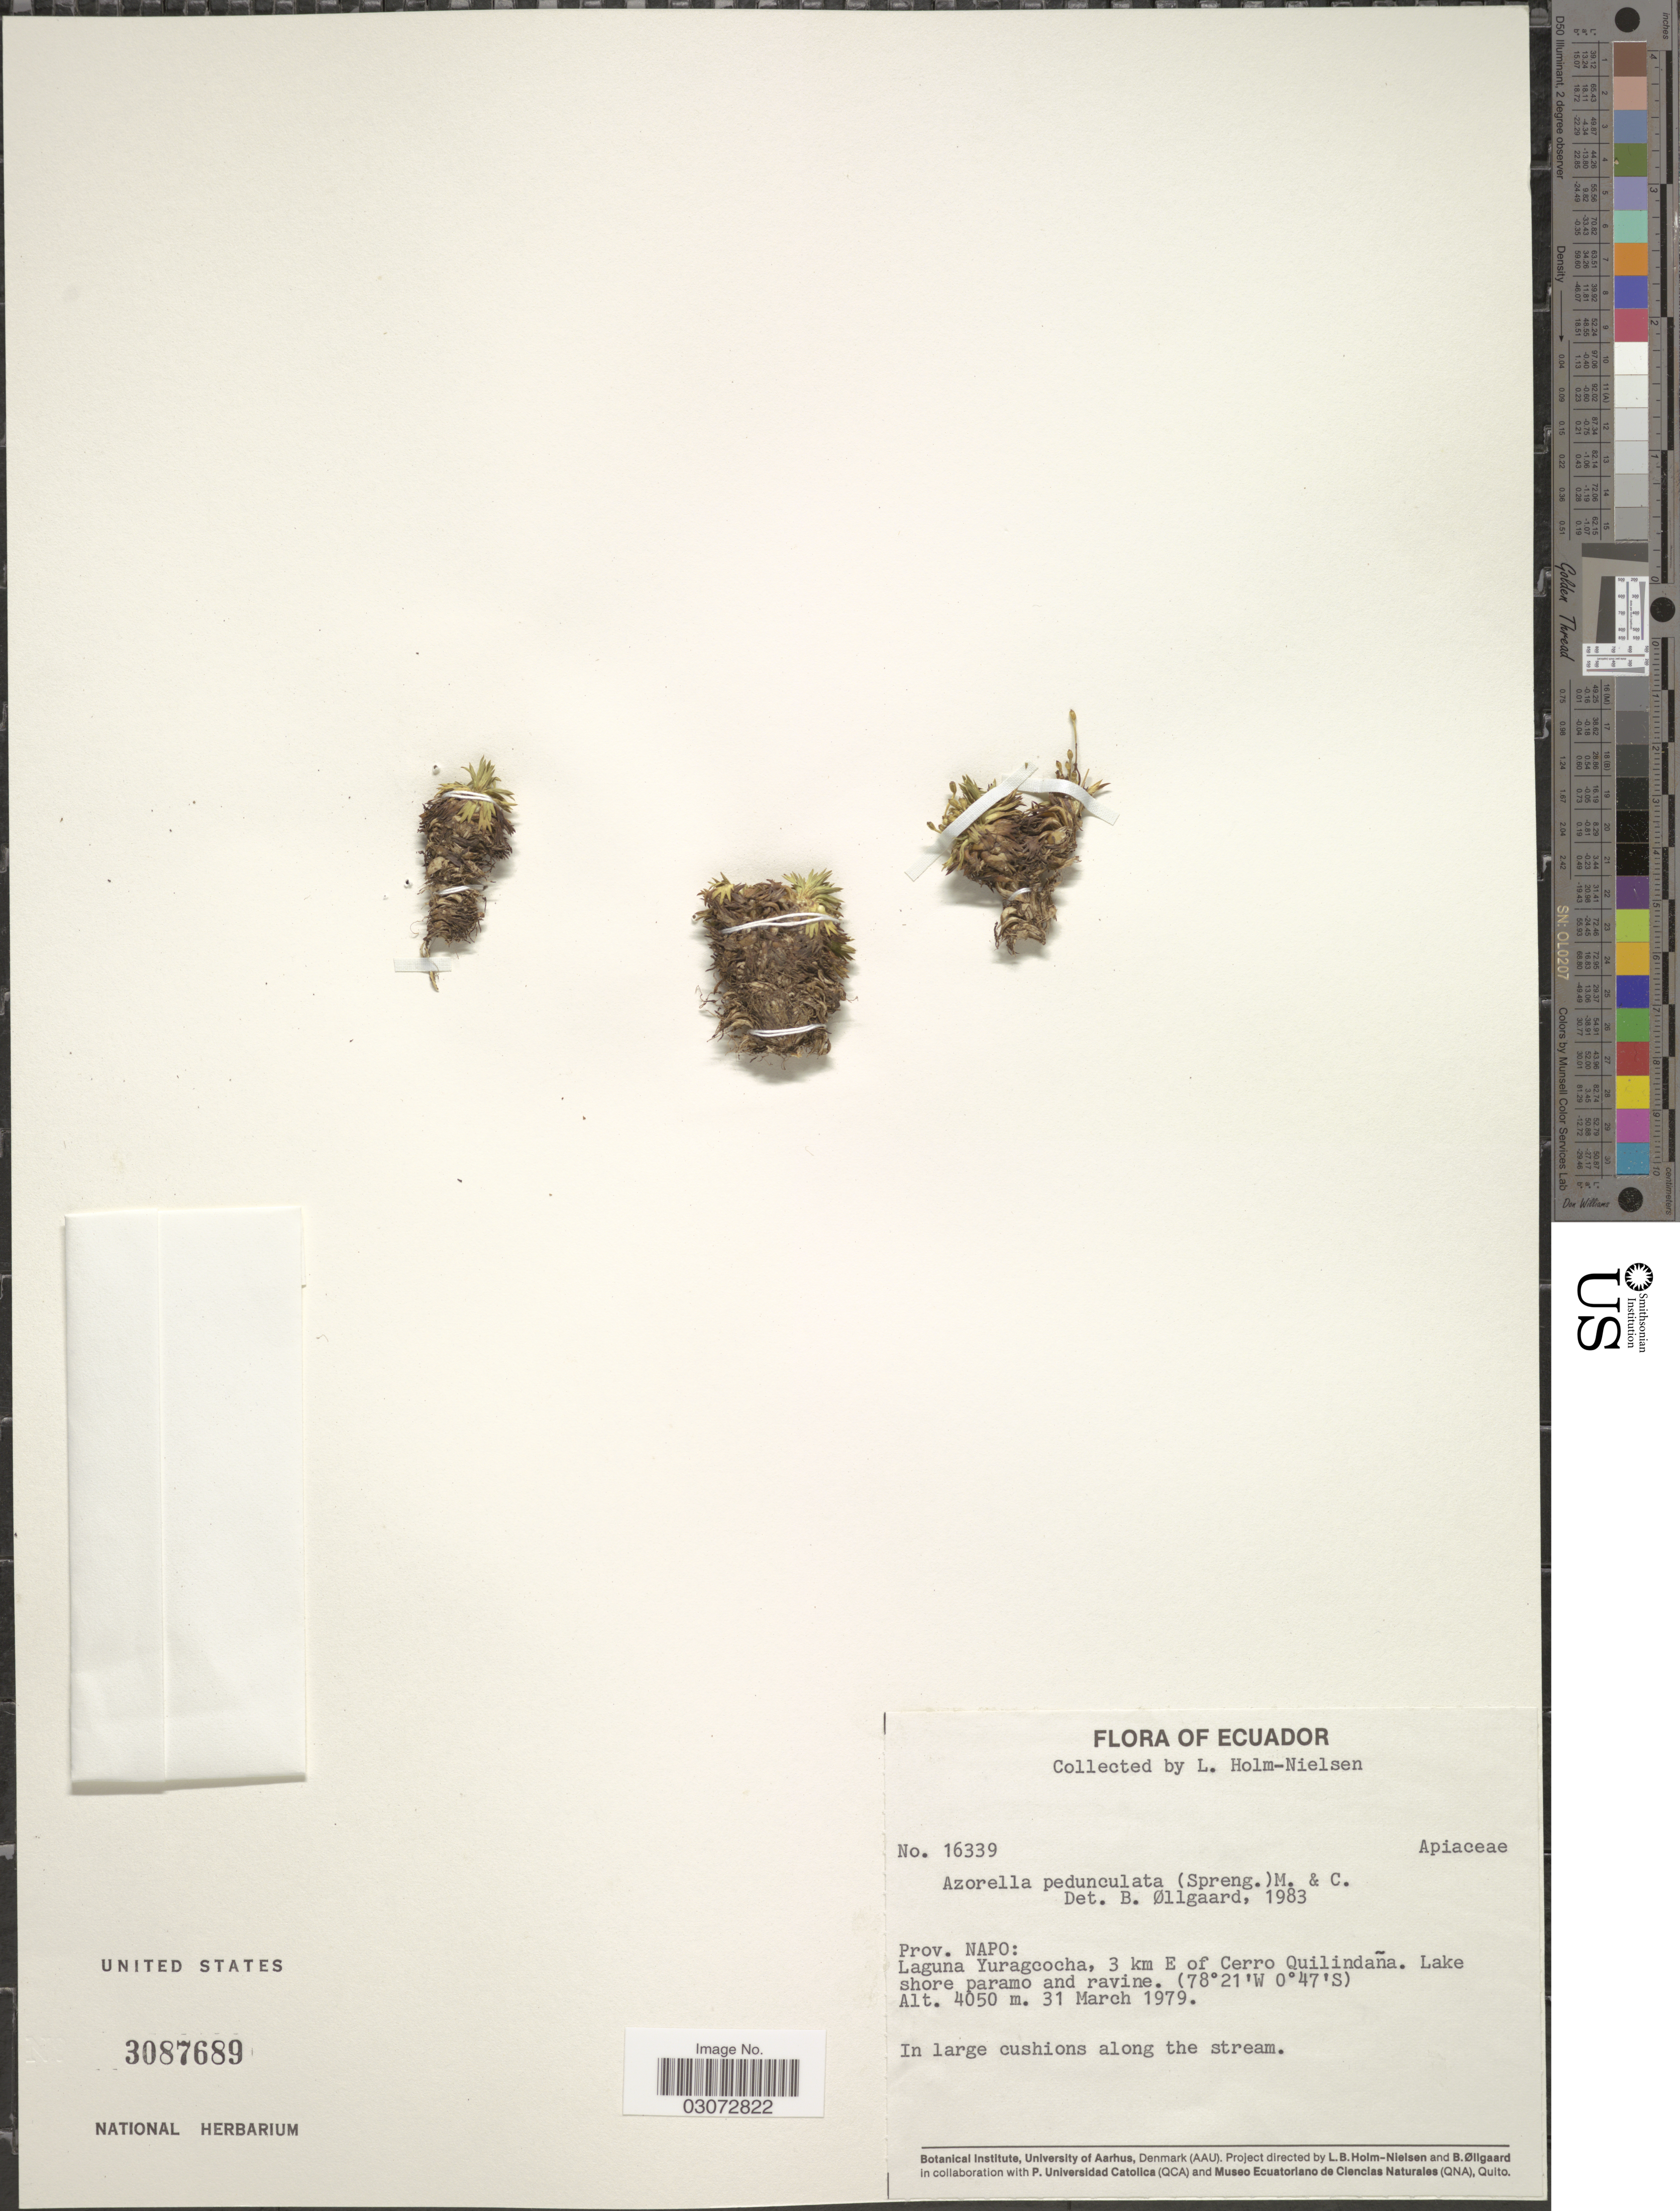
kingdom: Plantae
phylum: Tracheophyta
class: Magnoliopsida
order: Apiales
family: Apiaceae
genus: Azorella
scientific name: Azorella pedunculata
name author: (Spreng.) Mathias & Constance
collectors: L. Holm-Nielsen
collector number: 16339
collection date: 1979-03-31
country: Ecuador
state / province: Napo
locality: Laguna Yuragcocha, 3 km E of Cerro Quilindaña.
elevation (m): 4050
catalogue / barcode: US 3087689